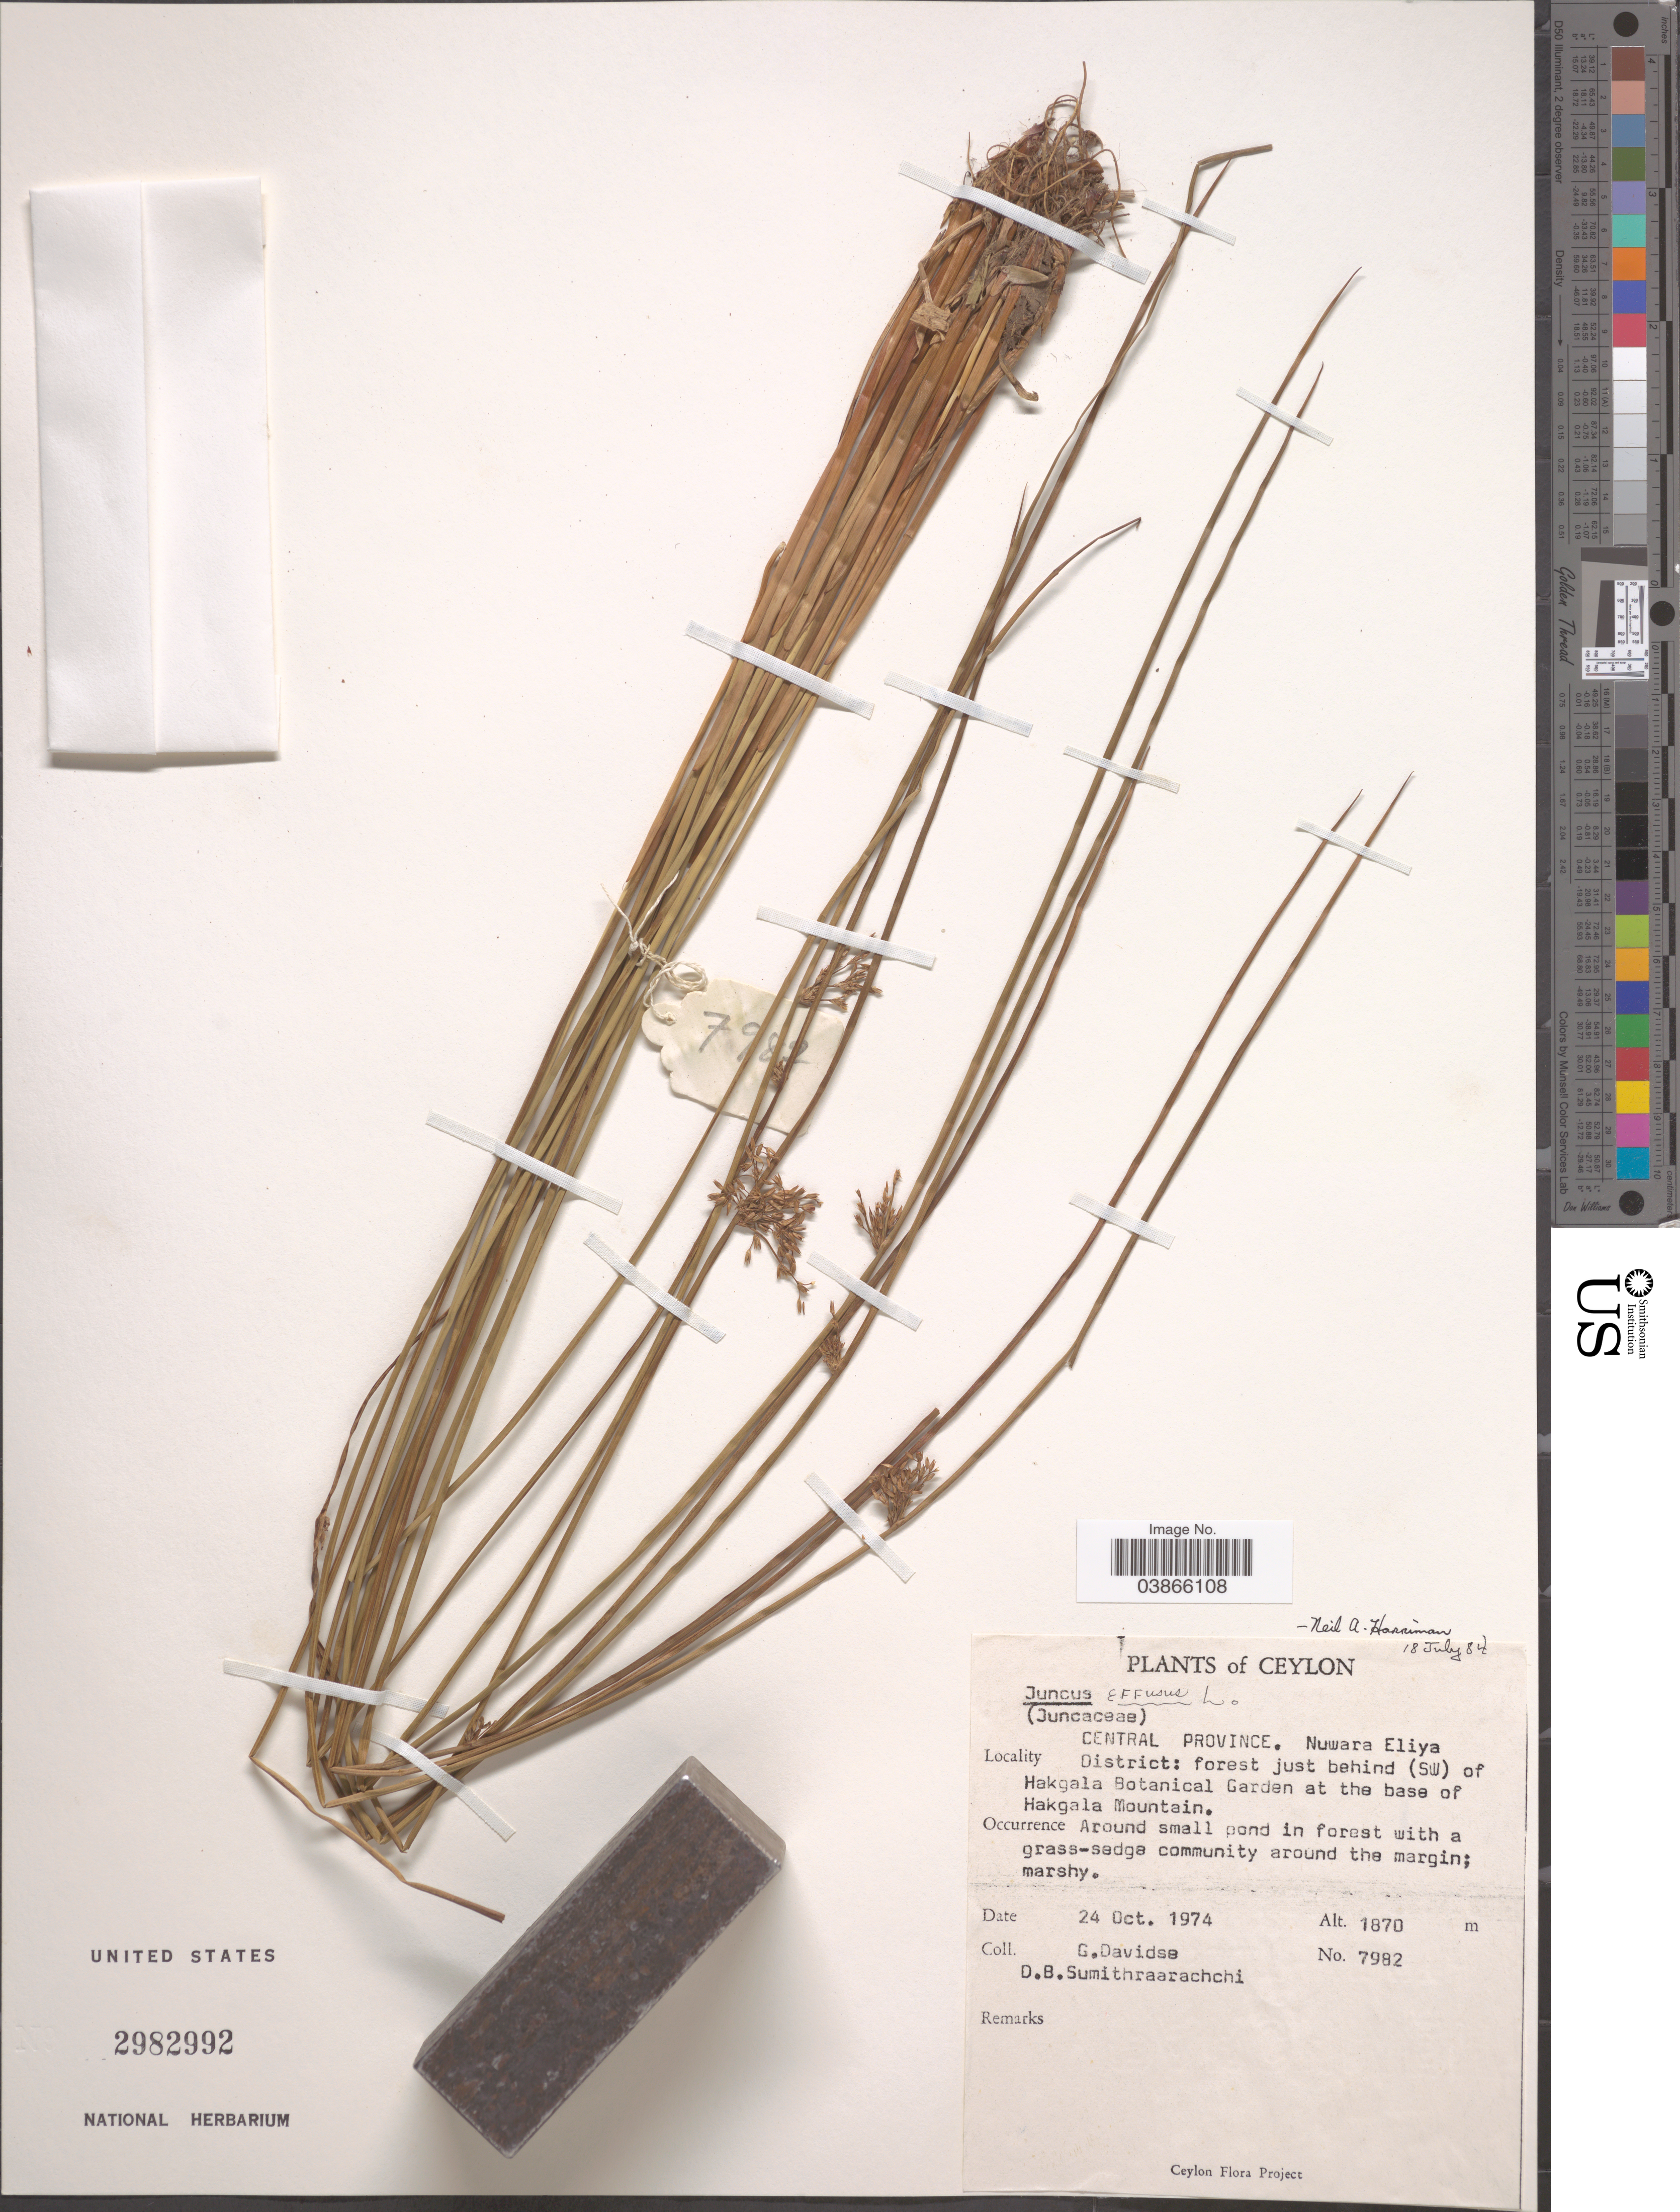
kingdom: Plantae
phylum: Tracheophyta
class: Liliopsida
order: Poales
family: Juncaceae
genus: Juncus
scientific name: Juncus effusus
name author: L.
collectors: G. Davidse & D. B. Sumithraarachchi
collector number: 7982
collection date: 1974-10-24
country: Sri Lanka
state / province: Central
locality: Ceylon. Nuwara Eliya District: forest just behind (SW) of Hakgala Botanical Garden at the base of Hakgala Mountain.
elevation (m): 1870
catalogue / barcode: US 2982992